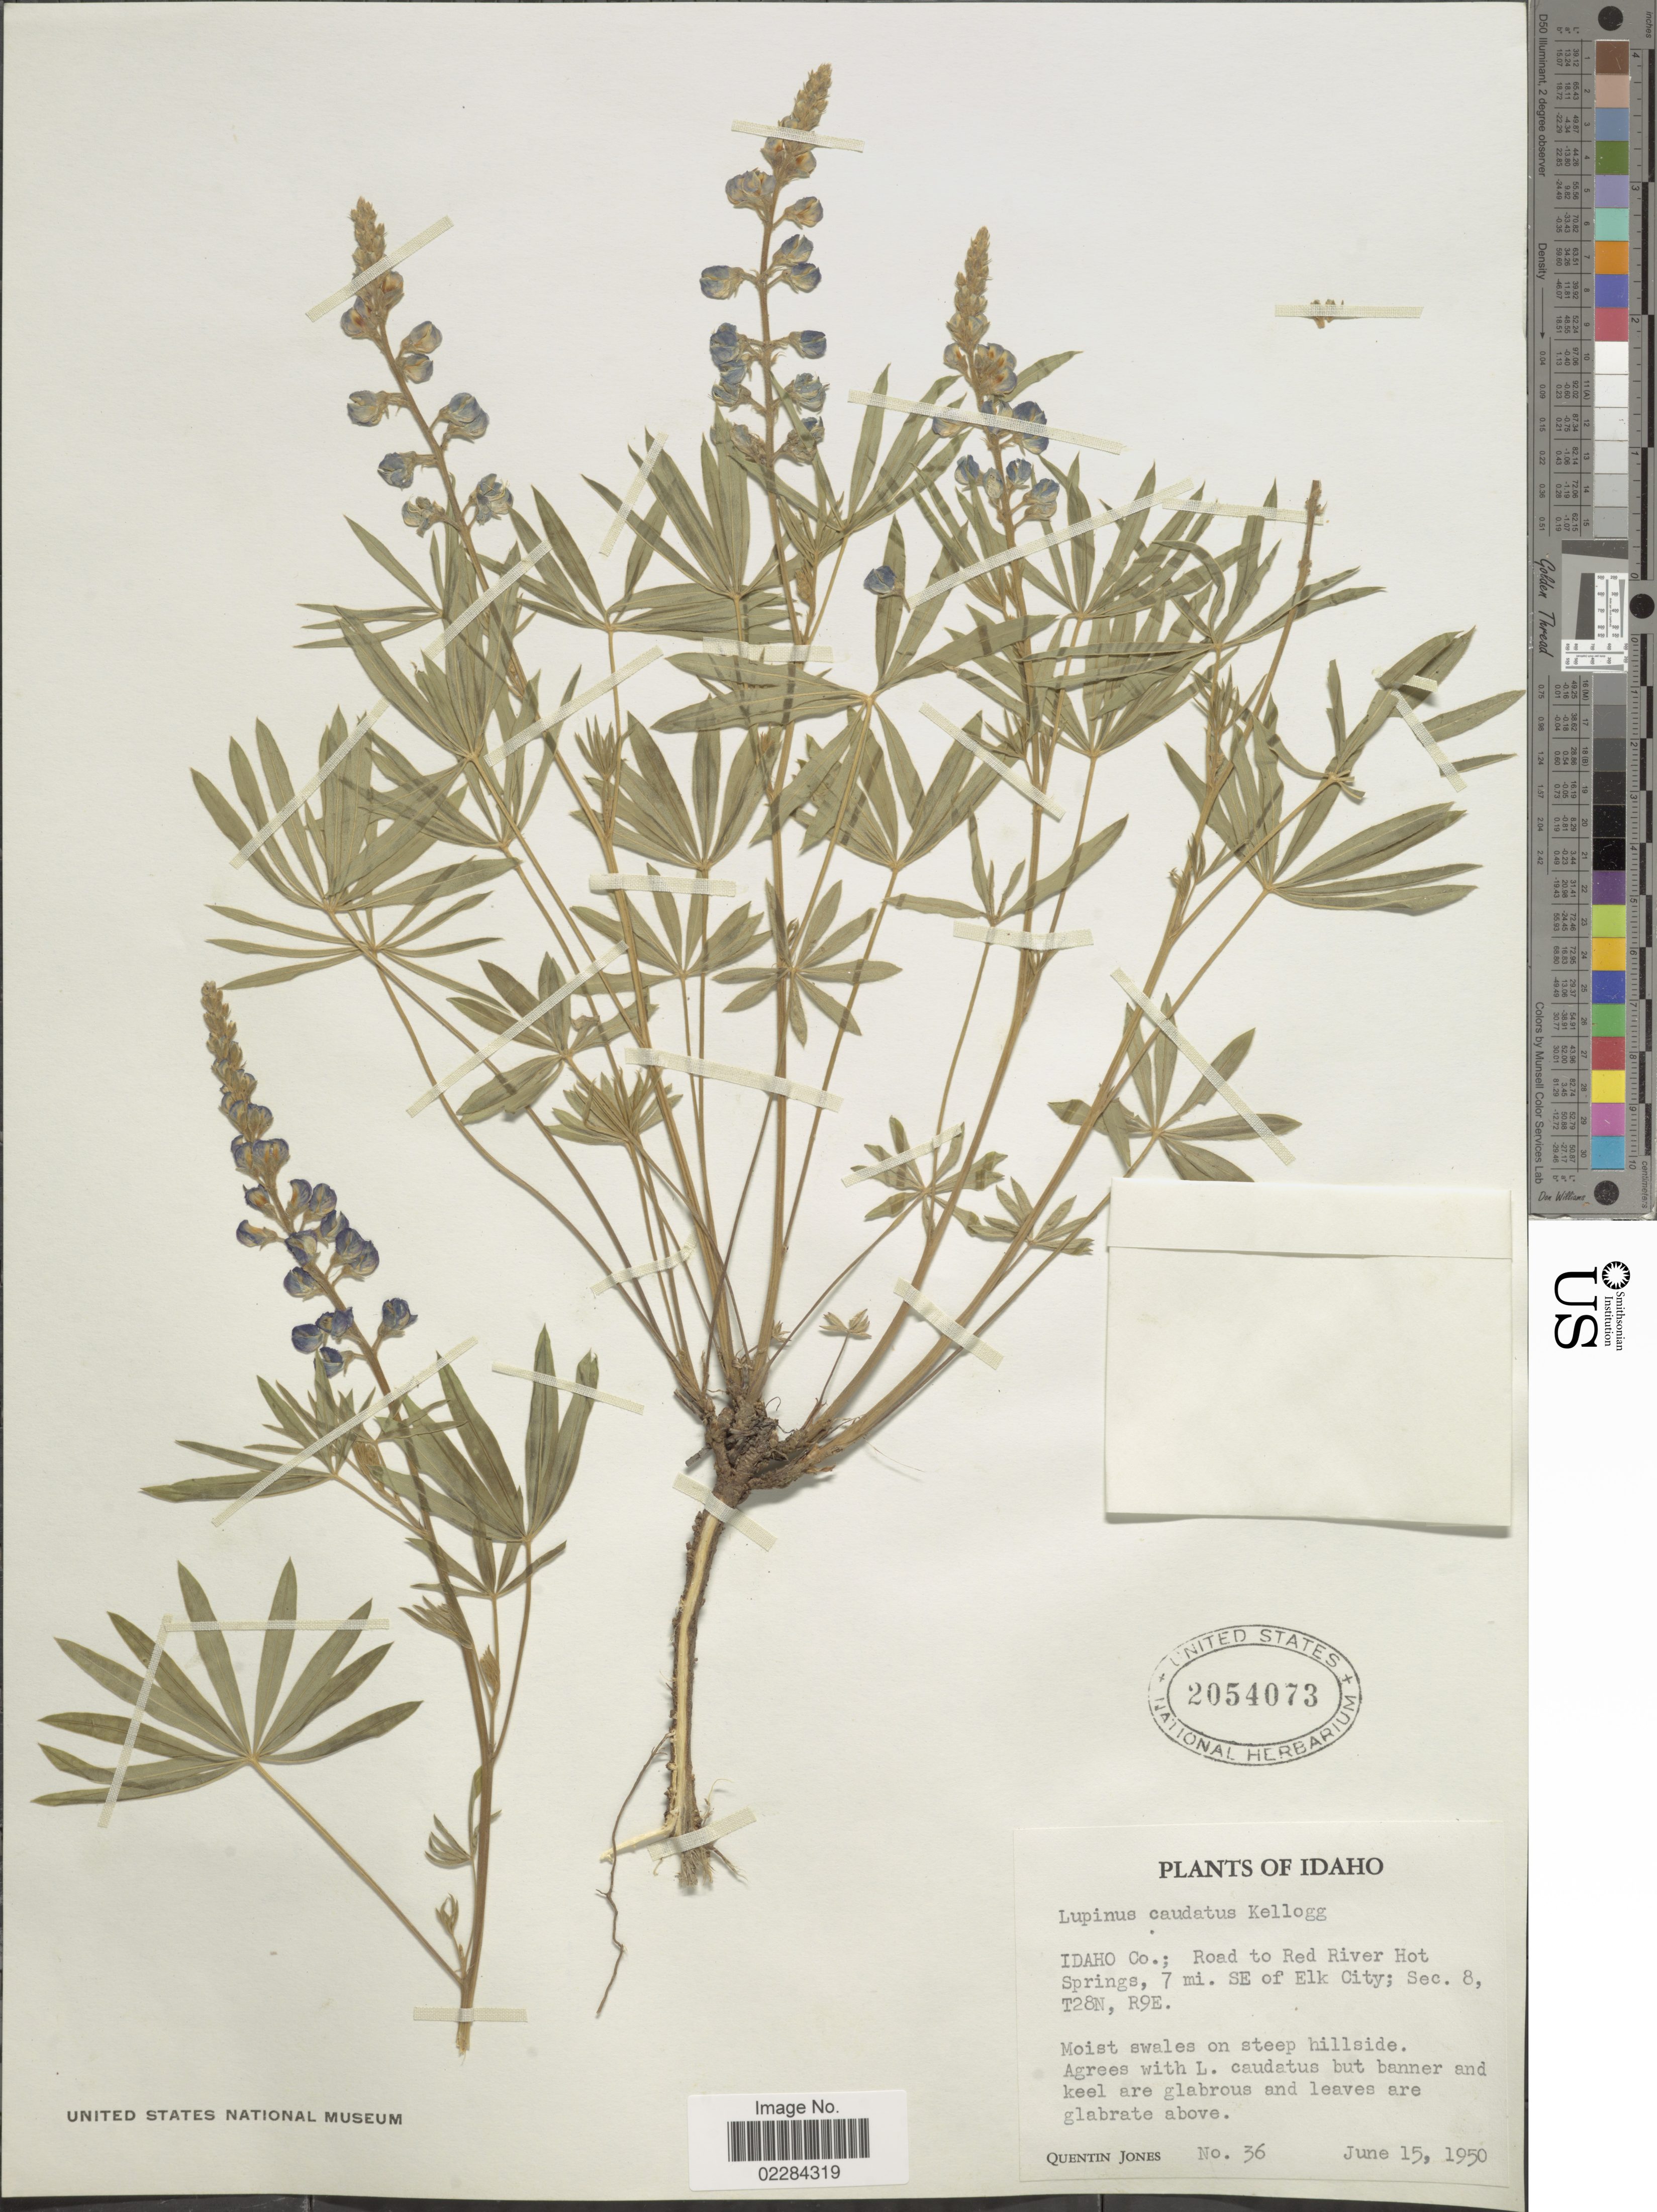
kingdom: Plantae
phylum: Tracheophyta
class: Magnoliopsida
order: Fabales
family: Fabaceae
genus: Lupinus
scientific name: Lupinus caudatus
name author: Kellogg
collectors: Q. Jones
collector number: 36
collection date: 1950-06-15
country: United States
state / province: Idaho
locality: Odaho Co.: Road to Red River Hot Springs, 7 mi. SE of Elk City; sec. 8, T28N, R9E.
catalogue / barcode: US 2054073